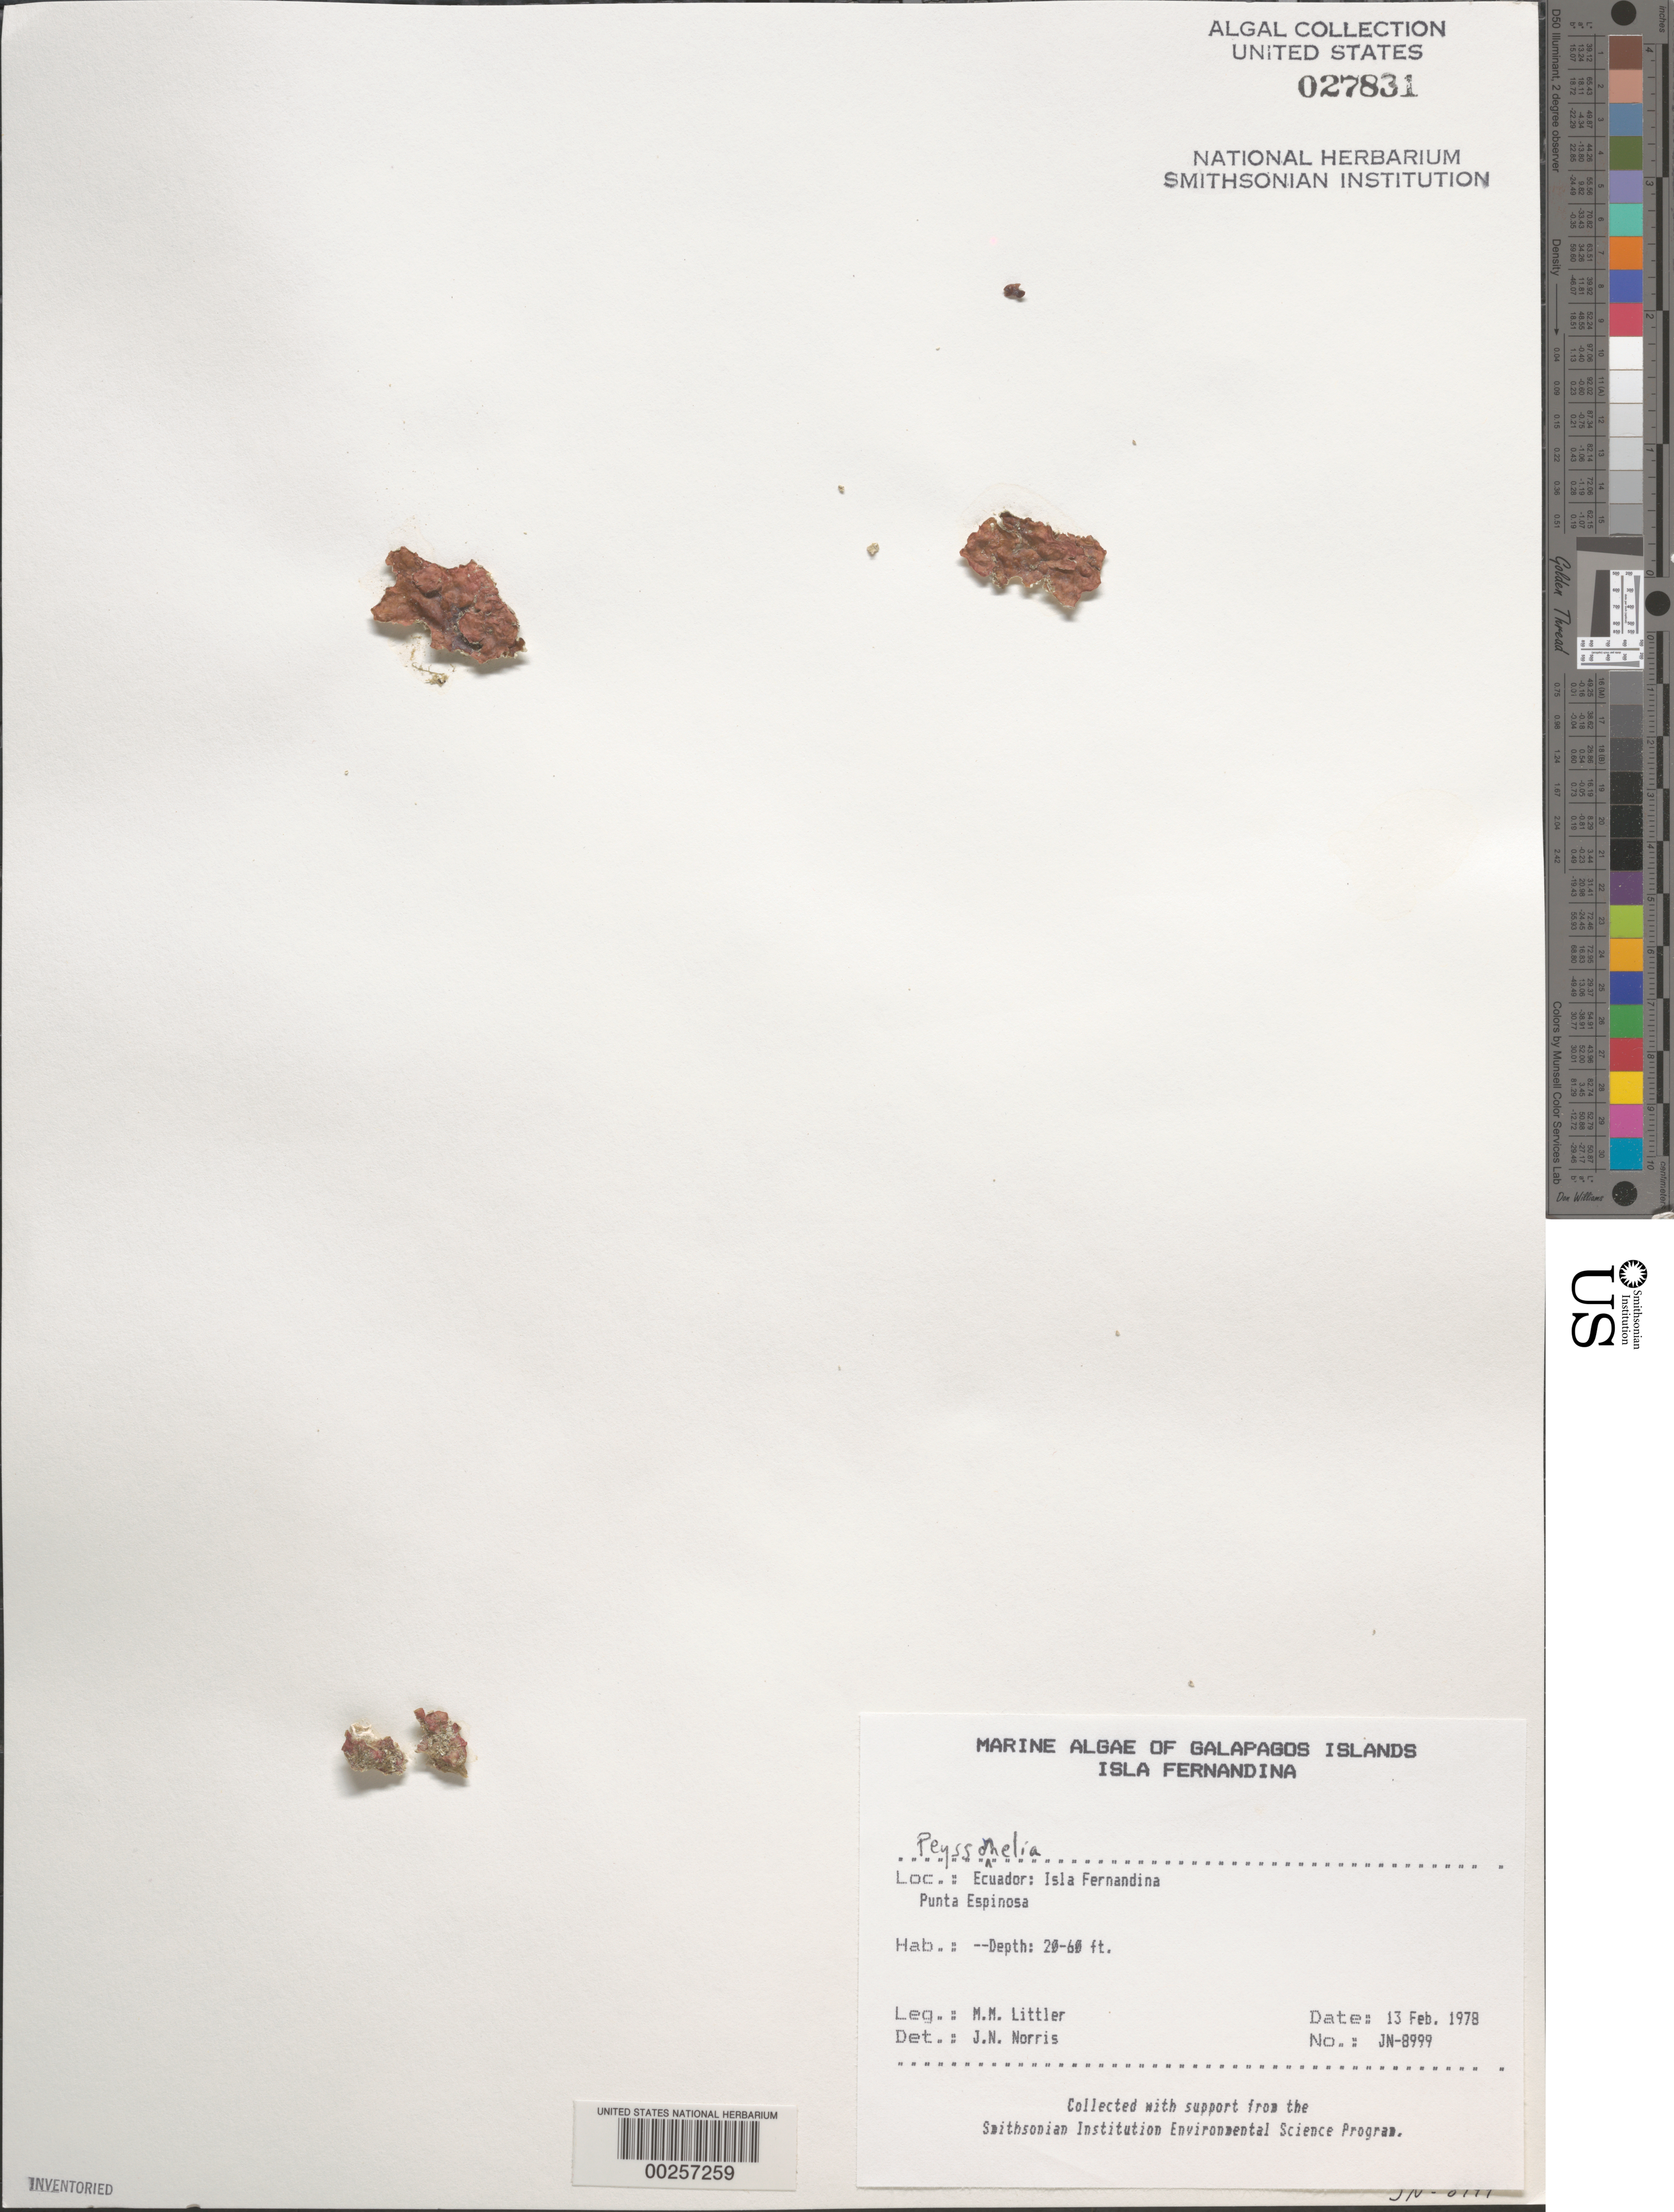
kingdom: Plantae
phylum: Rhodophyta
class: Florideophyceae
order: Peyssonneliales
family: Peyssonneliaceae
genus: Peyssonnelia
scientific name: Peyssonnelia sp.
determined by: Norris, James N.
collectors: M. M. Littler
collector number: Jn-8999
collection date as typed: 13 Feb 1978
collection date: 1978-02-13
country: Ecuador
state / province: Colón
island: Fernandina [Narborough]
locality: Punta Espinosa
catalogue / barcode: US 27831